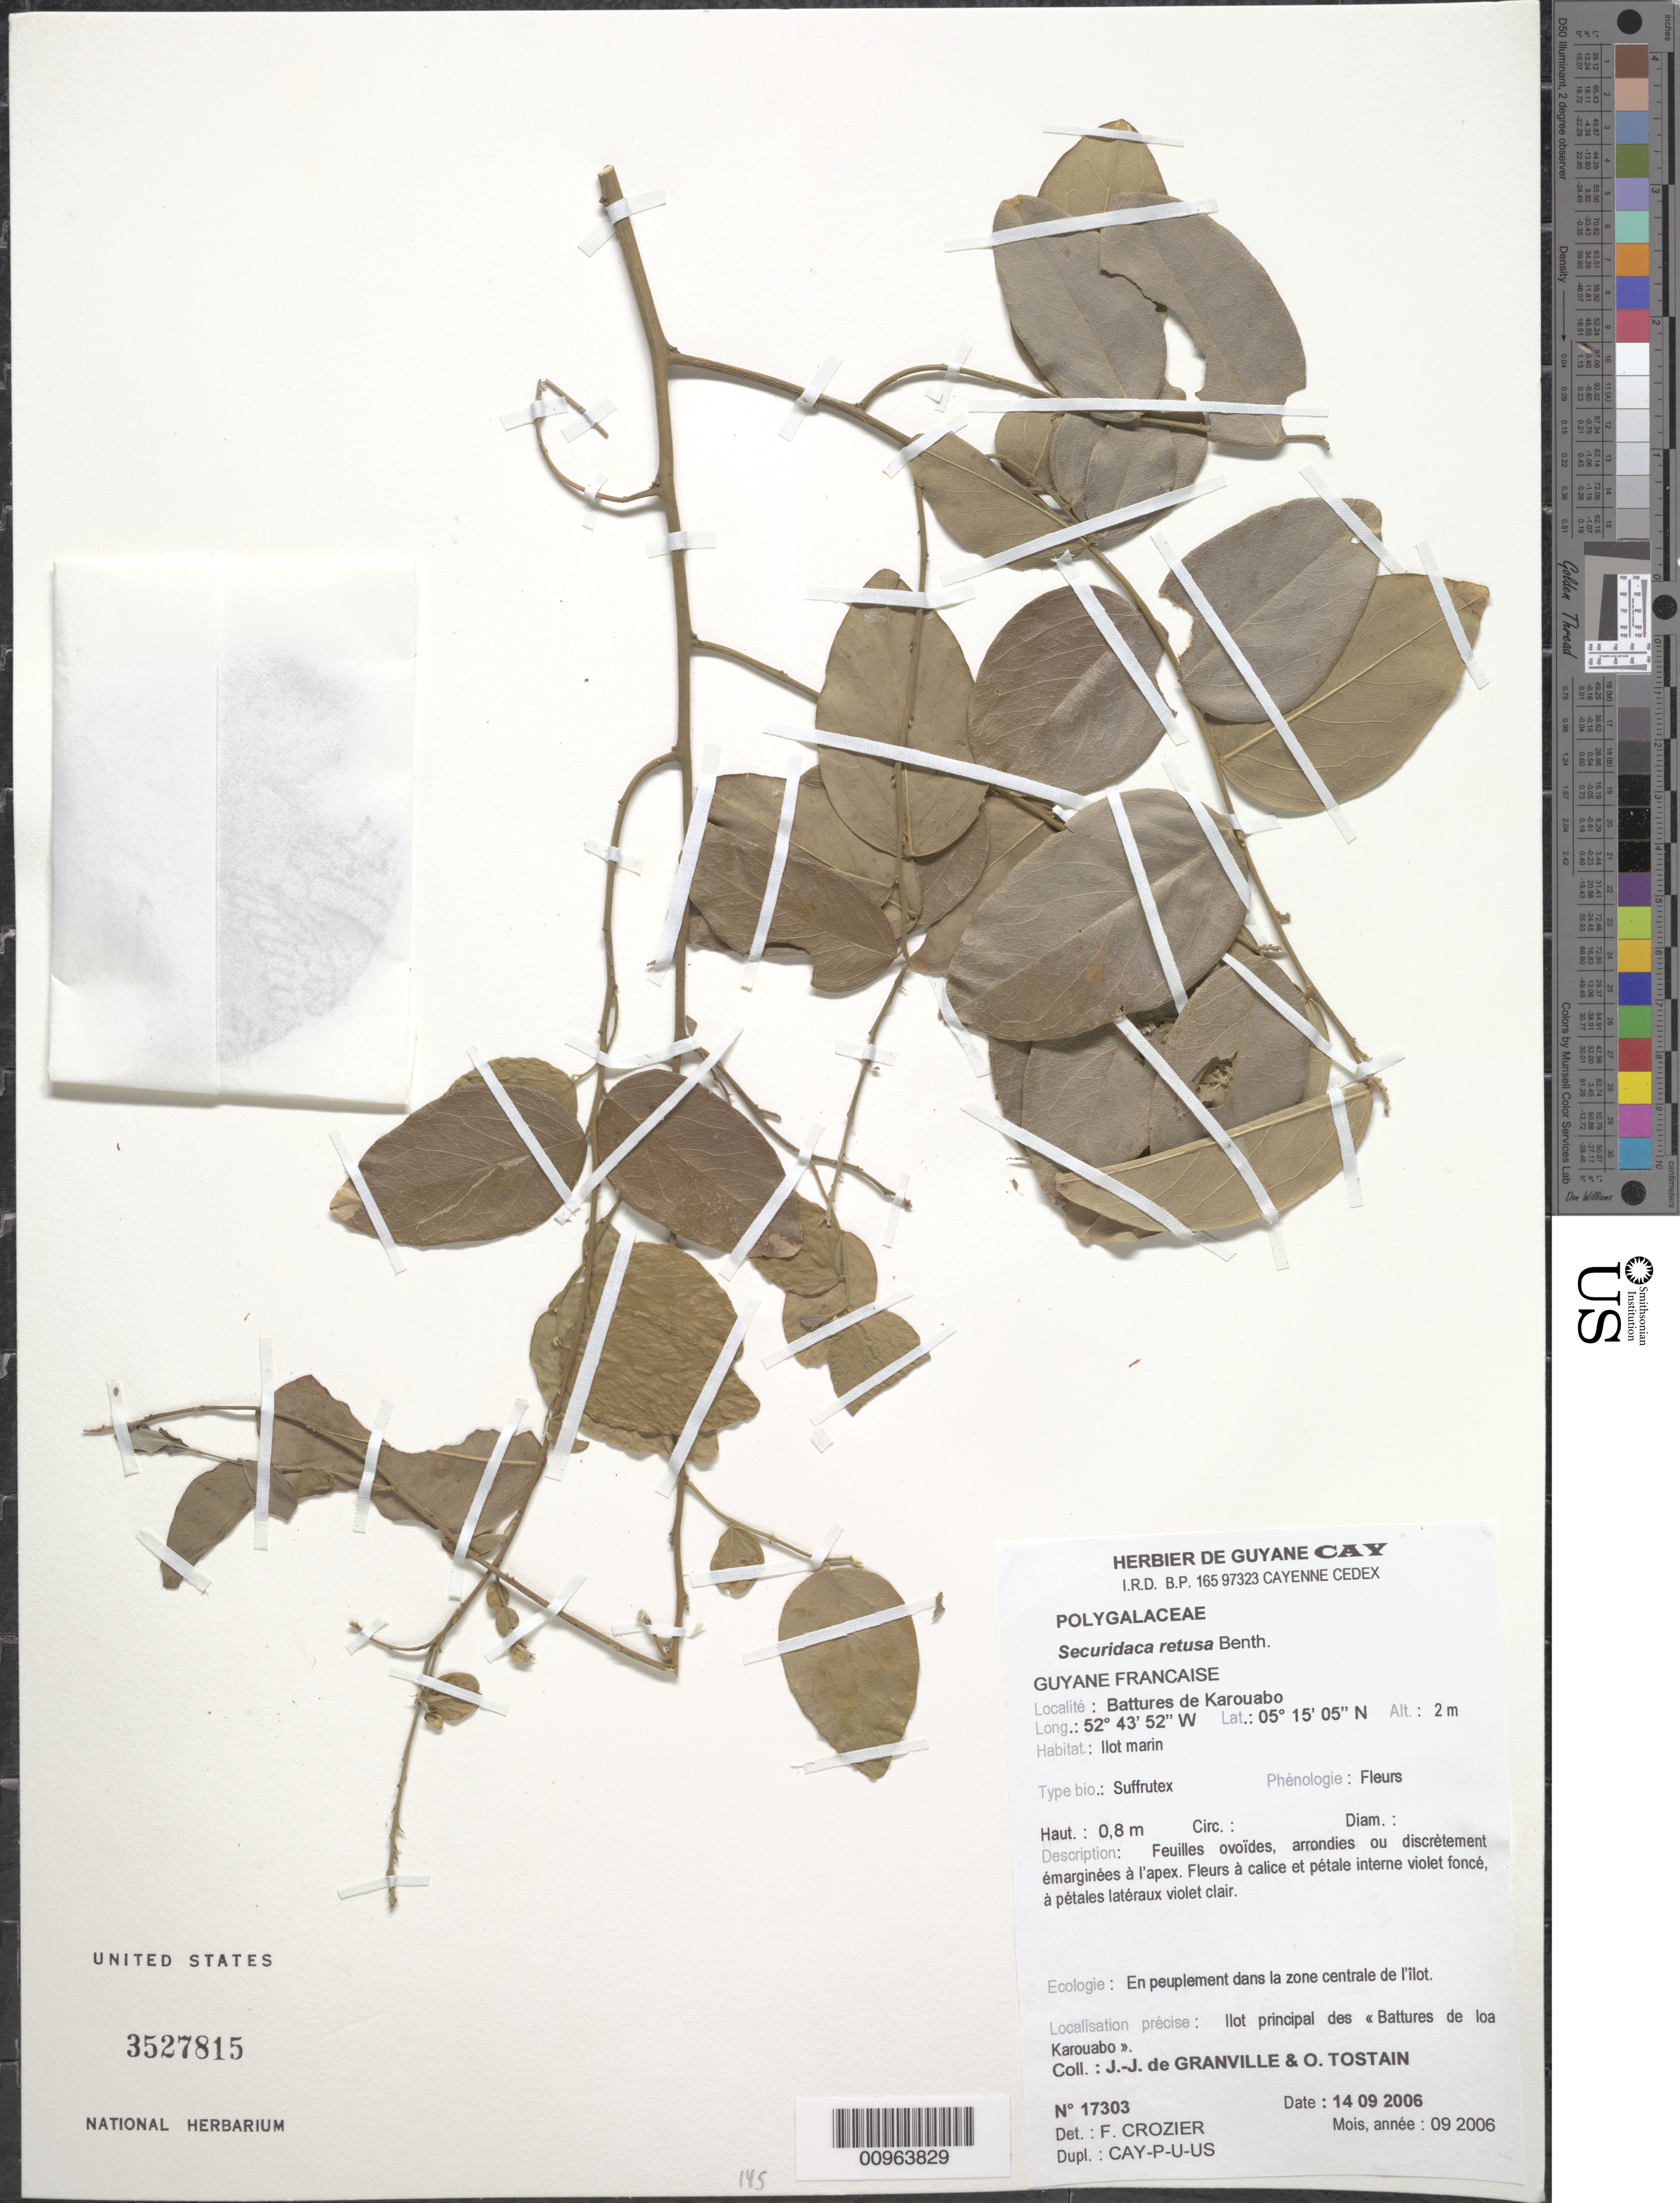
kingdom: Plantae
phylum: Tracheophyta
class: Magnoliopsida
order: Fabales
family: Polygalaceae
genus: Securidaca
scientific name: Securidaca retusa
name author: Benth.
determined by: Crozier, F.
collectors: J.-J. de Granville & O. Tostain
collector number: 17303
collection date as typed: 14-Sep-06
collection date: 2006-09-14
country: French Guiana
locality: Battures de Karouabo. Ilot principale des "Battures de loa Karouabo"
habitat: Ilot marin. En peuplement dans la zone central de l'ilot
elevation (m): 2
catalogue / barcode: US 3527815